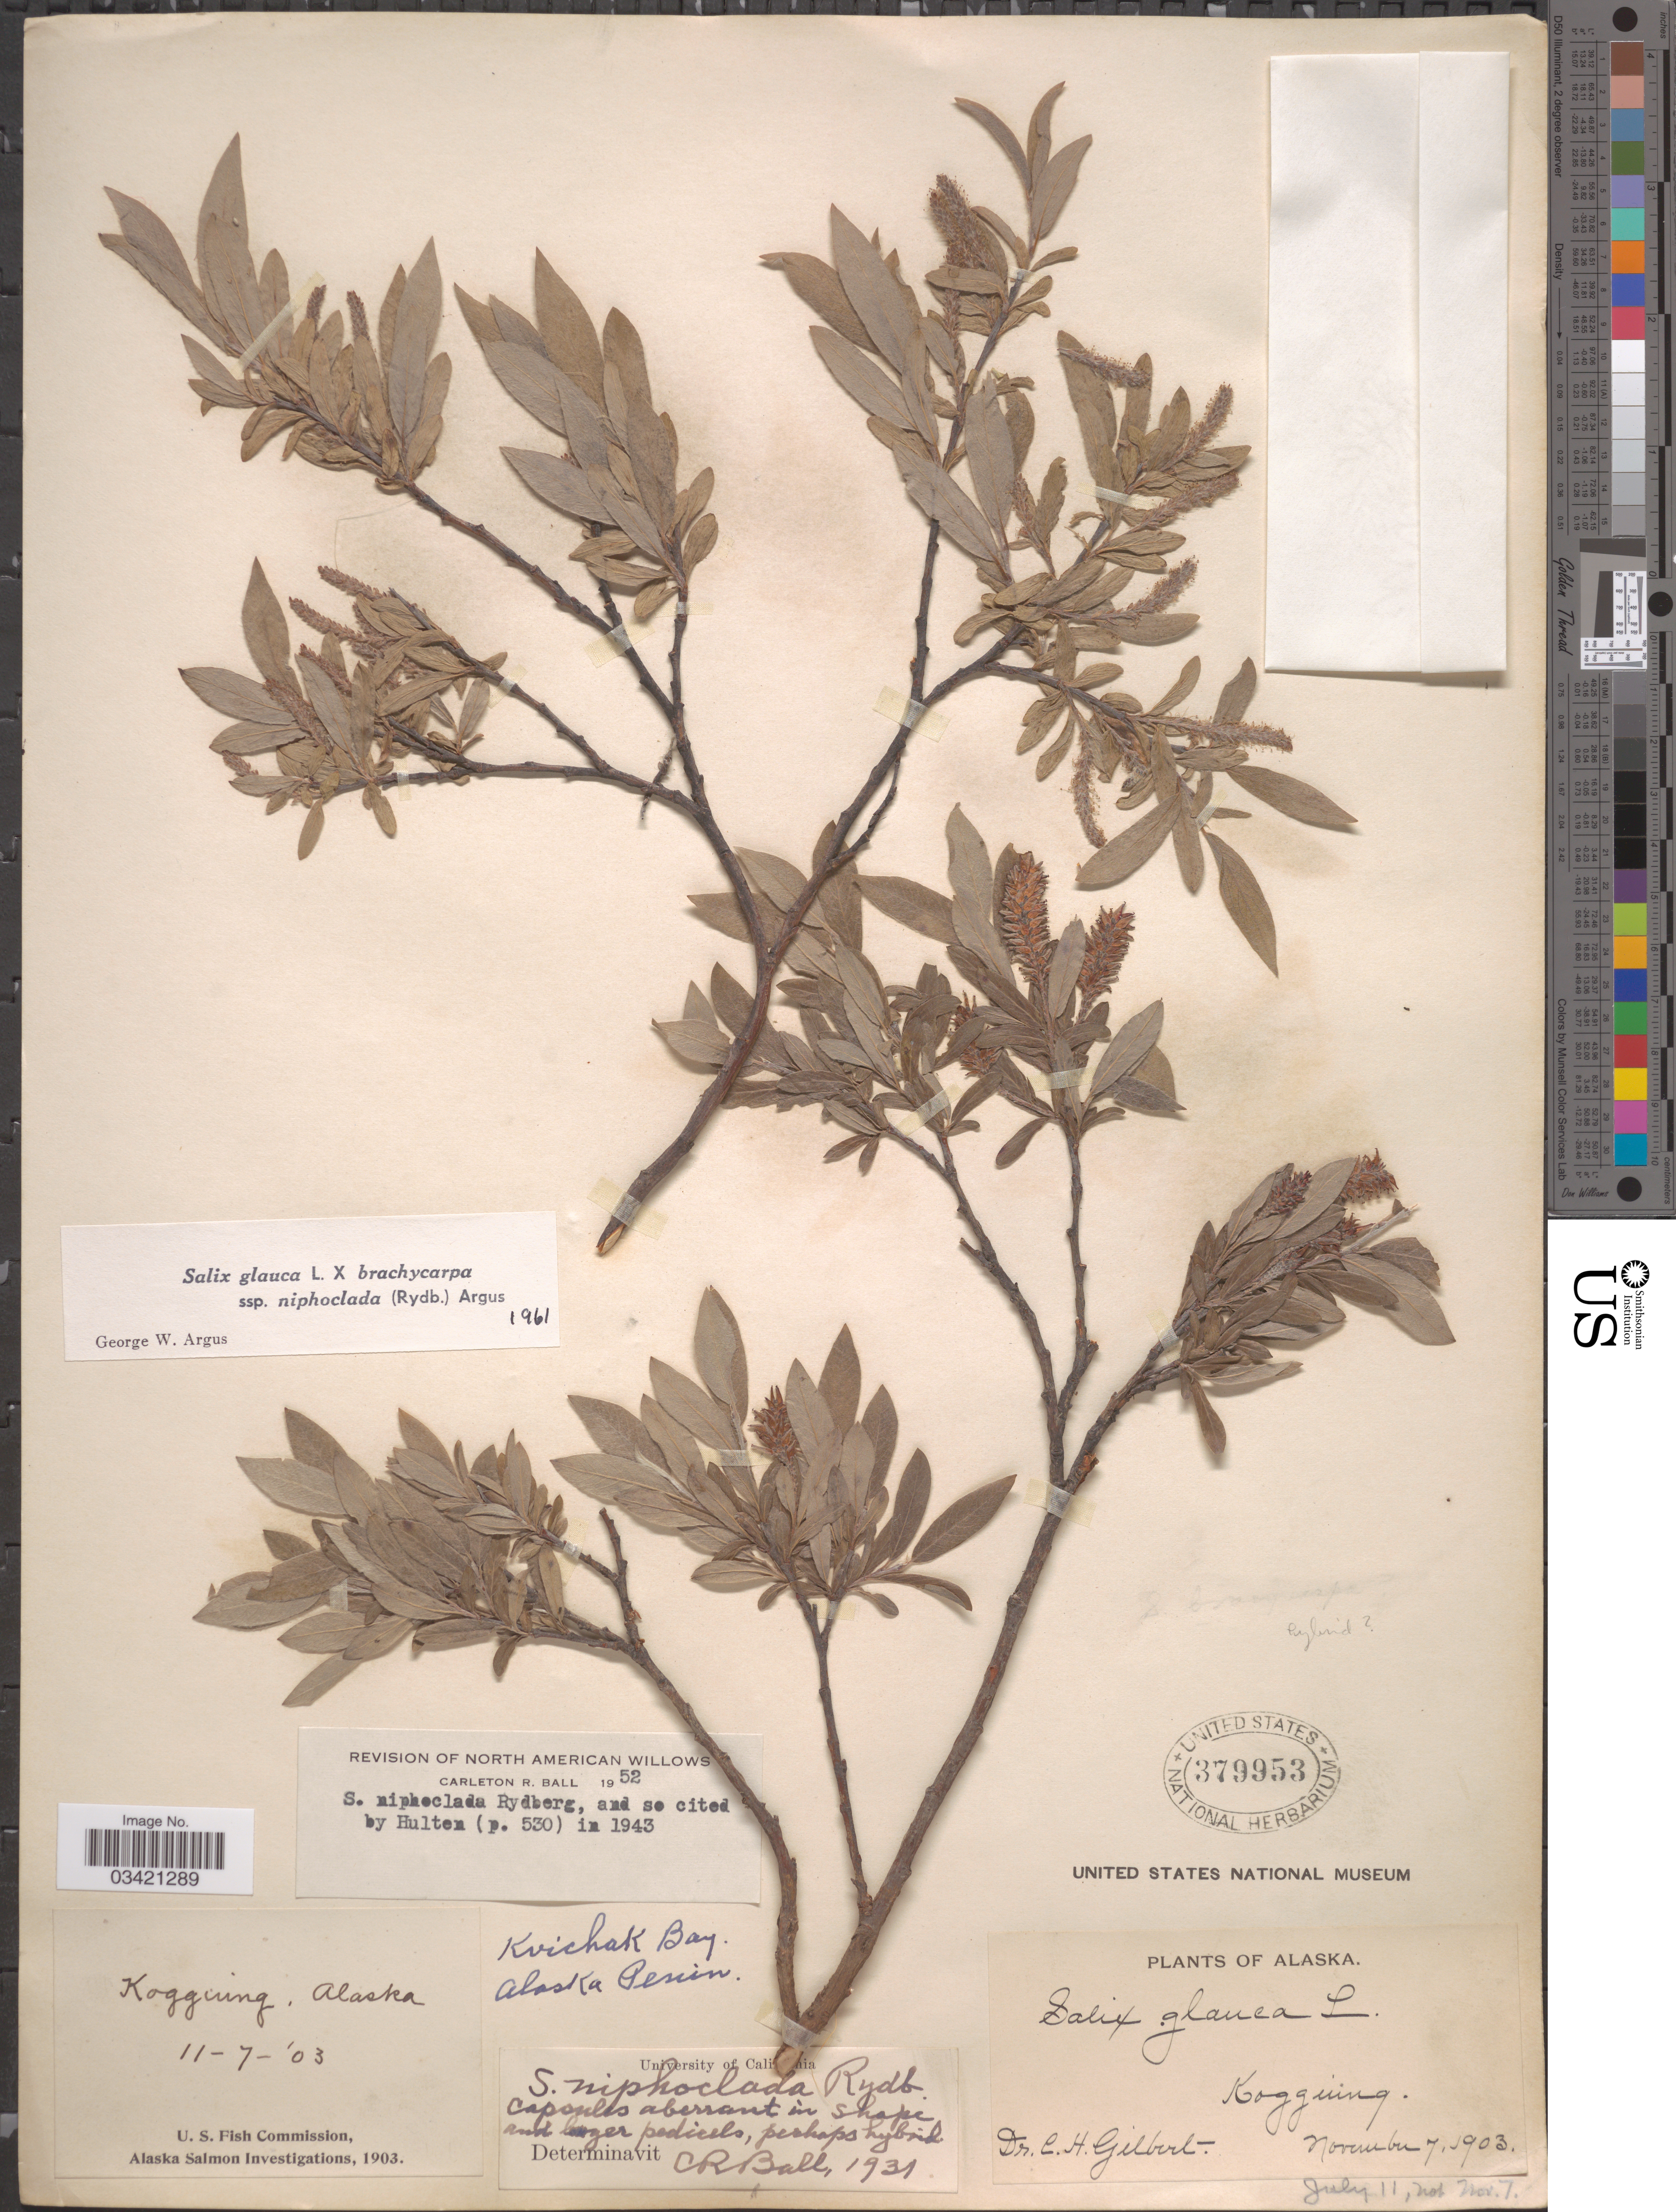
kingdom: Plantae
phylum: Tracheophyta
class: Magnoliopsida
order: Malpighiales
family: Salicaceae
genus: Salix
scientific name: Salix glauca x S. brachycarpa subsp. niphoclada (Rydb.) Argus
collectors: C. Gilbert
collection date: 1903-07-11/1903-11-07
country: United States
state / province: Alaska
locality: Kvichak Bay. Alaska Penin. Kogguing.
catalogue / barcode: US 379953